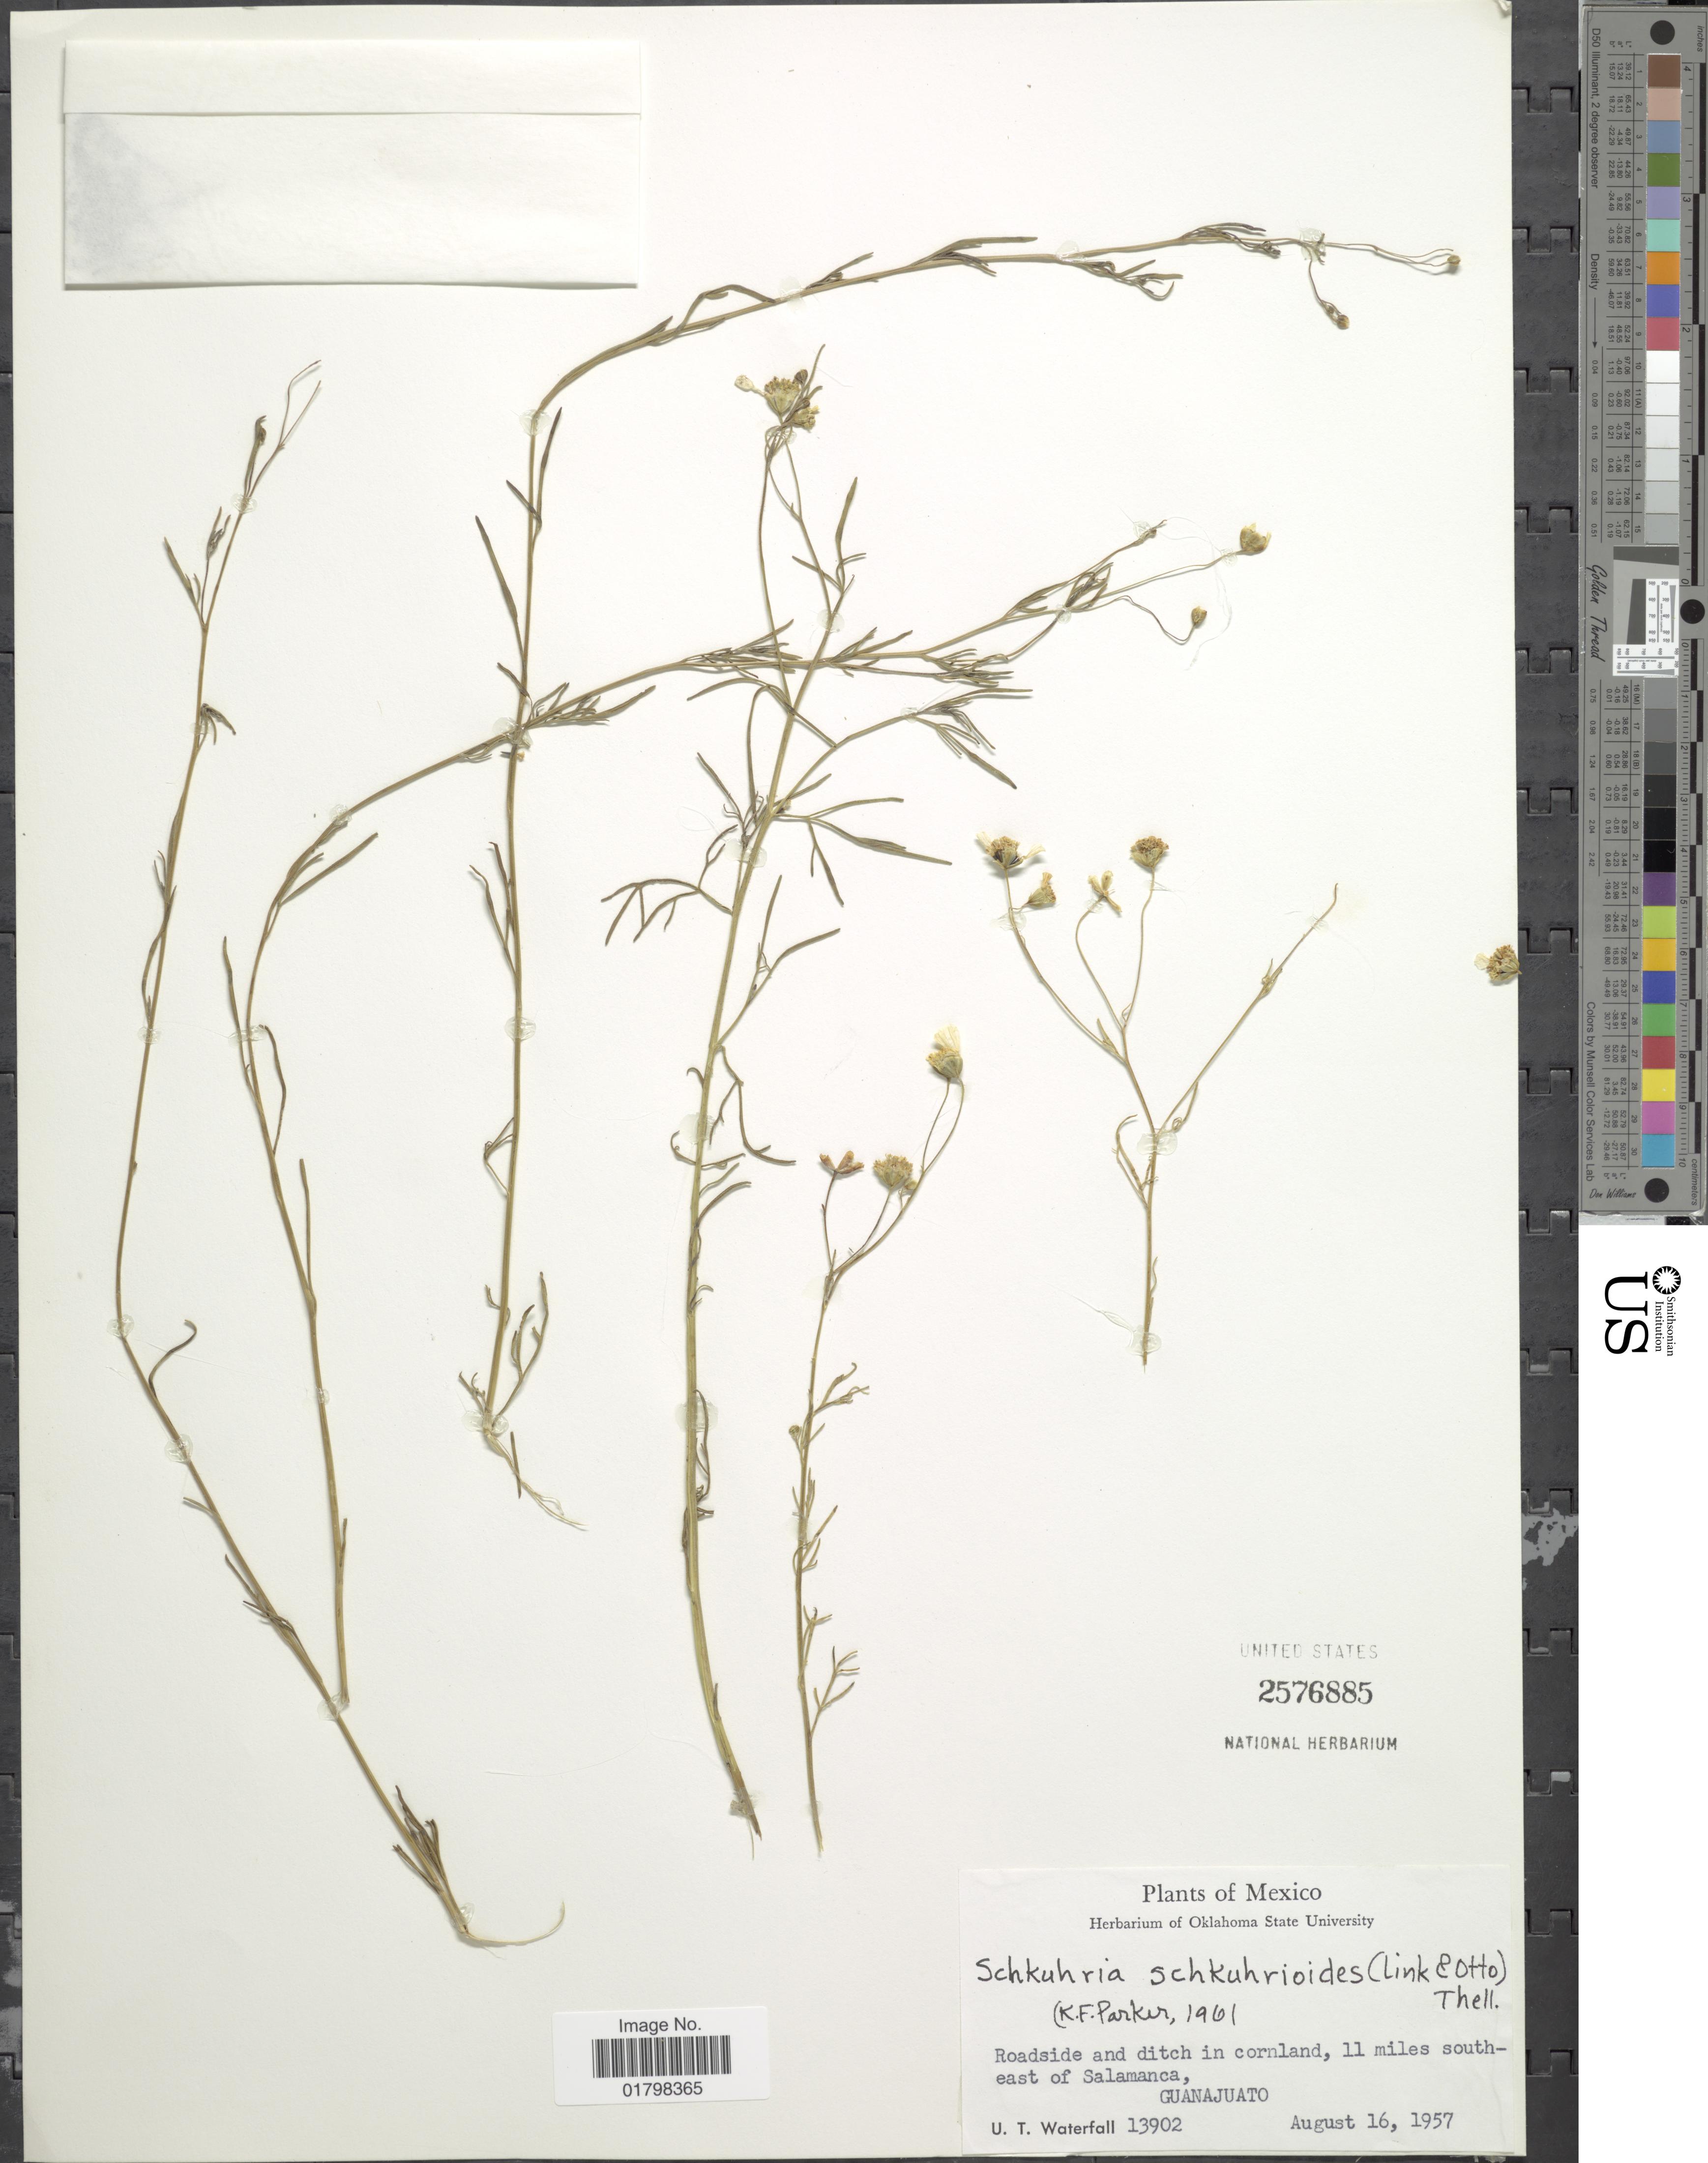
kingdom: Plantae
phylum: Tracheophyta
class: Magnoliopsida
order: Asterales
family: Asteraceae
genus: Schkuhria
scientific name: Schkuhria schkuhrioides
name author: (Link & Otto) Thell.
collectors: U. T. Waterfall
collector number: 13902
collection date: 1957-08-16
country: Mexico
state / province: Guanajuato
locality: Roadside and ditch in cornland, 11 miles southeast of Salamanca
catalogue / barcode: US 2576885